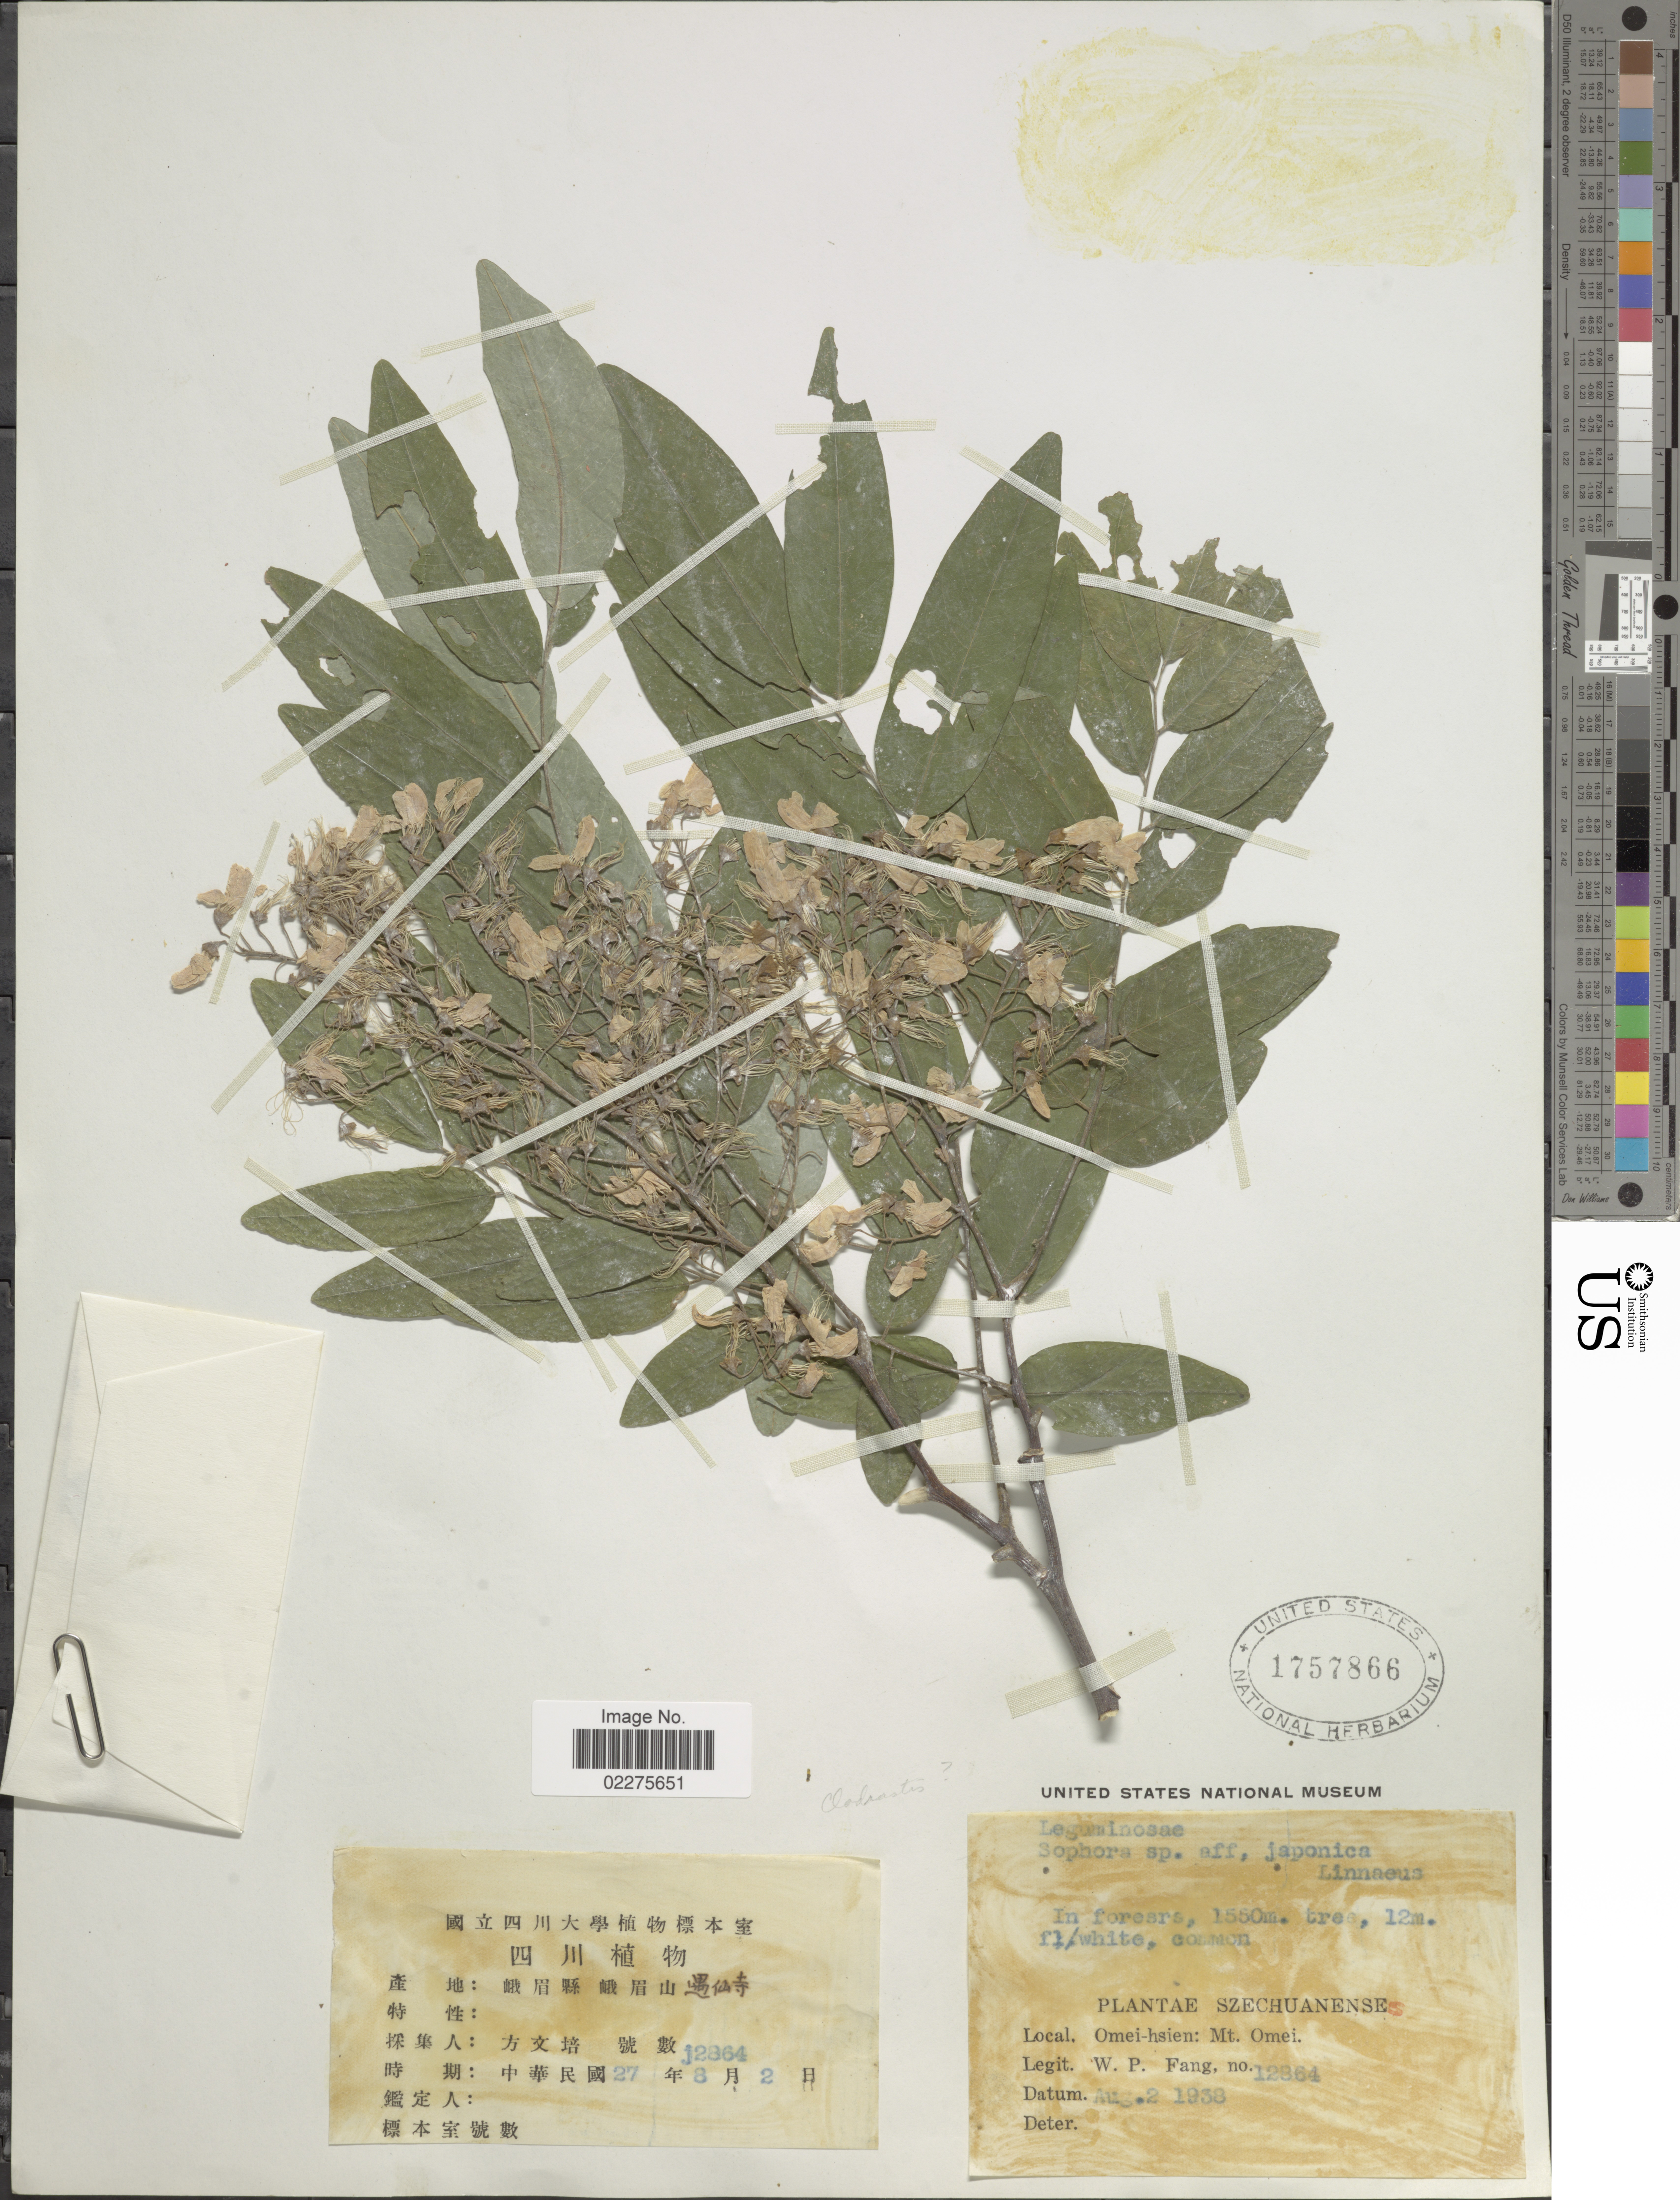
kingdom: Plantae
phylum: Tracheophyta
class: Magnoliopsida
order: Fabales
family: Fabaceae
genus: Cladrastis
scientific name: Cladrastis wilsonii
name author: Takeda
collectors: W. P. Fang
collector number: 12864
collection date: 1938-08-02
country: China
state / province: Sichuan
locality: Szechuanense. Omei-hsien: Mt. Omei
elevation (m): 1550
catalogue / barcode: US 1757866